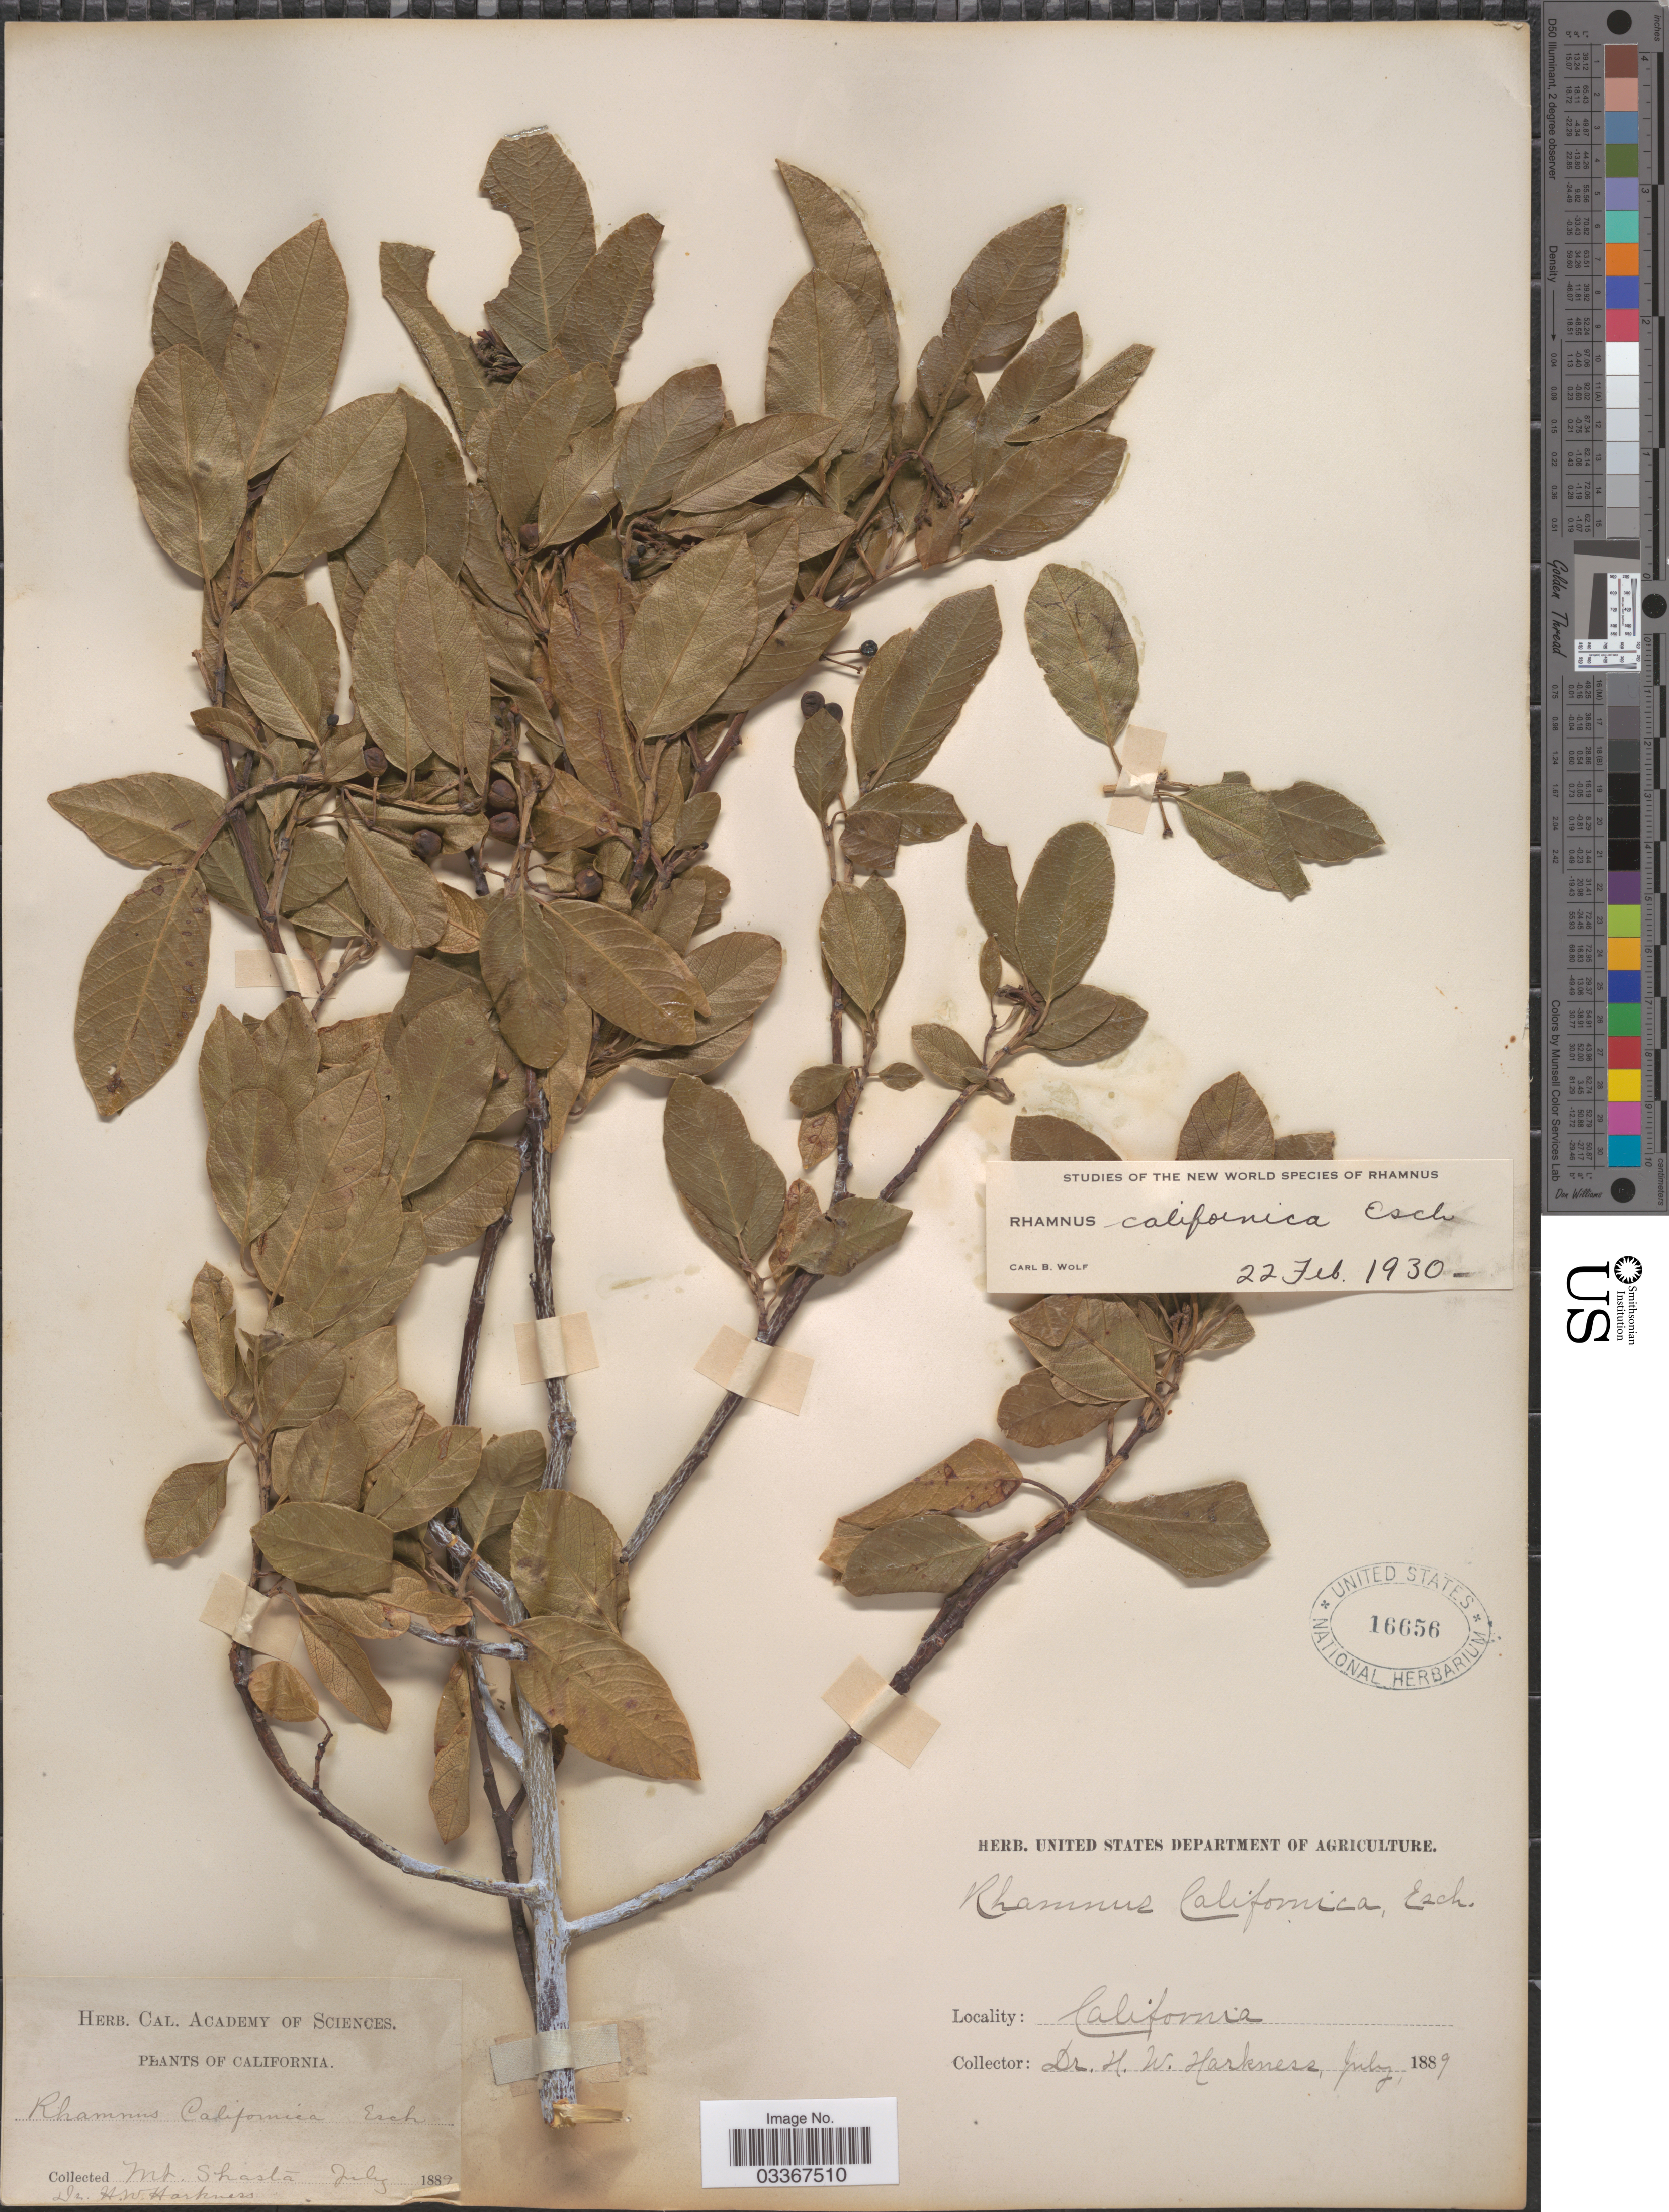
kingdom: Plantae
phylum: Tracheophyta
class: Magnoliopsida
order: Rosales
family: Rhamnaceae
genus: Frangula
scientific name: Frangula californica subsp. californica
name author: (Eschsch.) A. Gray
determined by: Strong, Mark T., (BOT), Smithsonian Institution - National Museum of Natural History (UNITED STATES)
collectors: H. Harkness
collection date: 1889-07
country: United States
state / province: California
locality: Mt. Shasta.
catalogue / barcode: US 16656